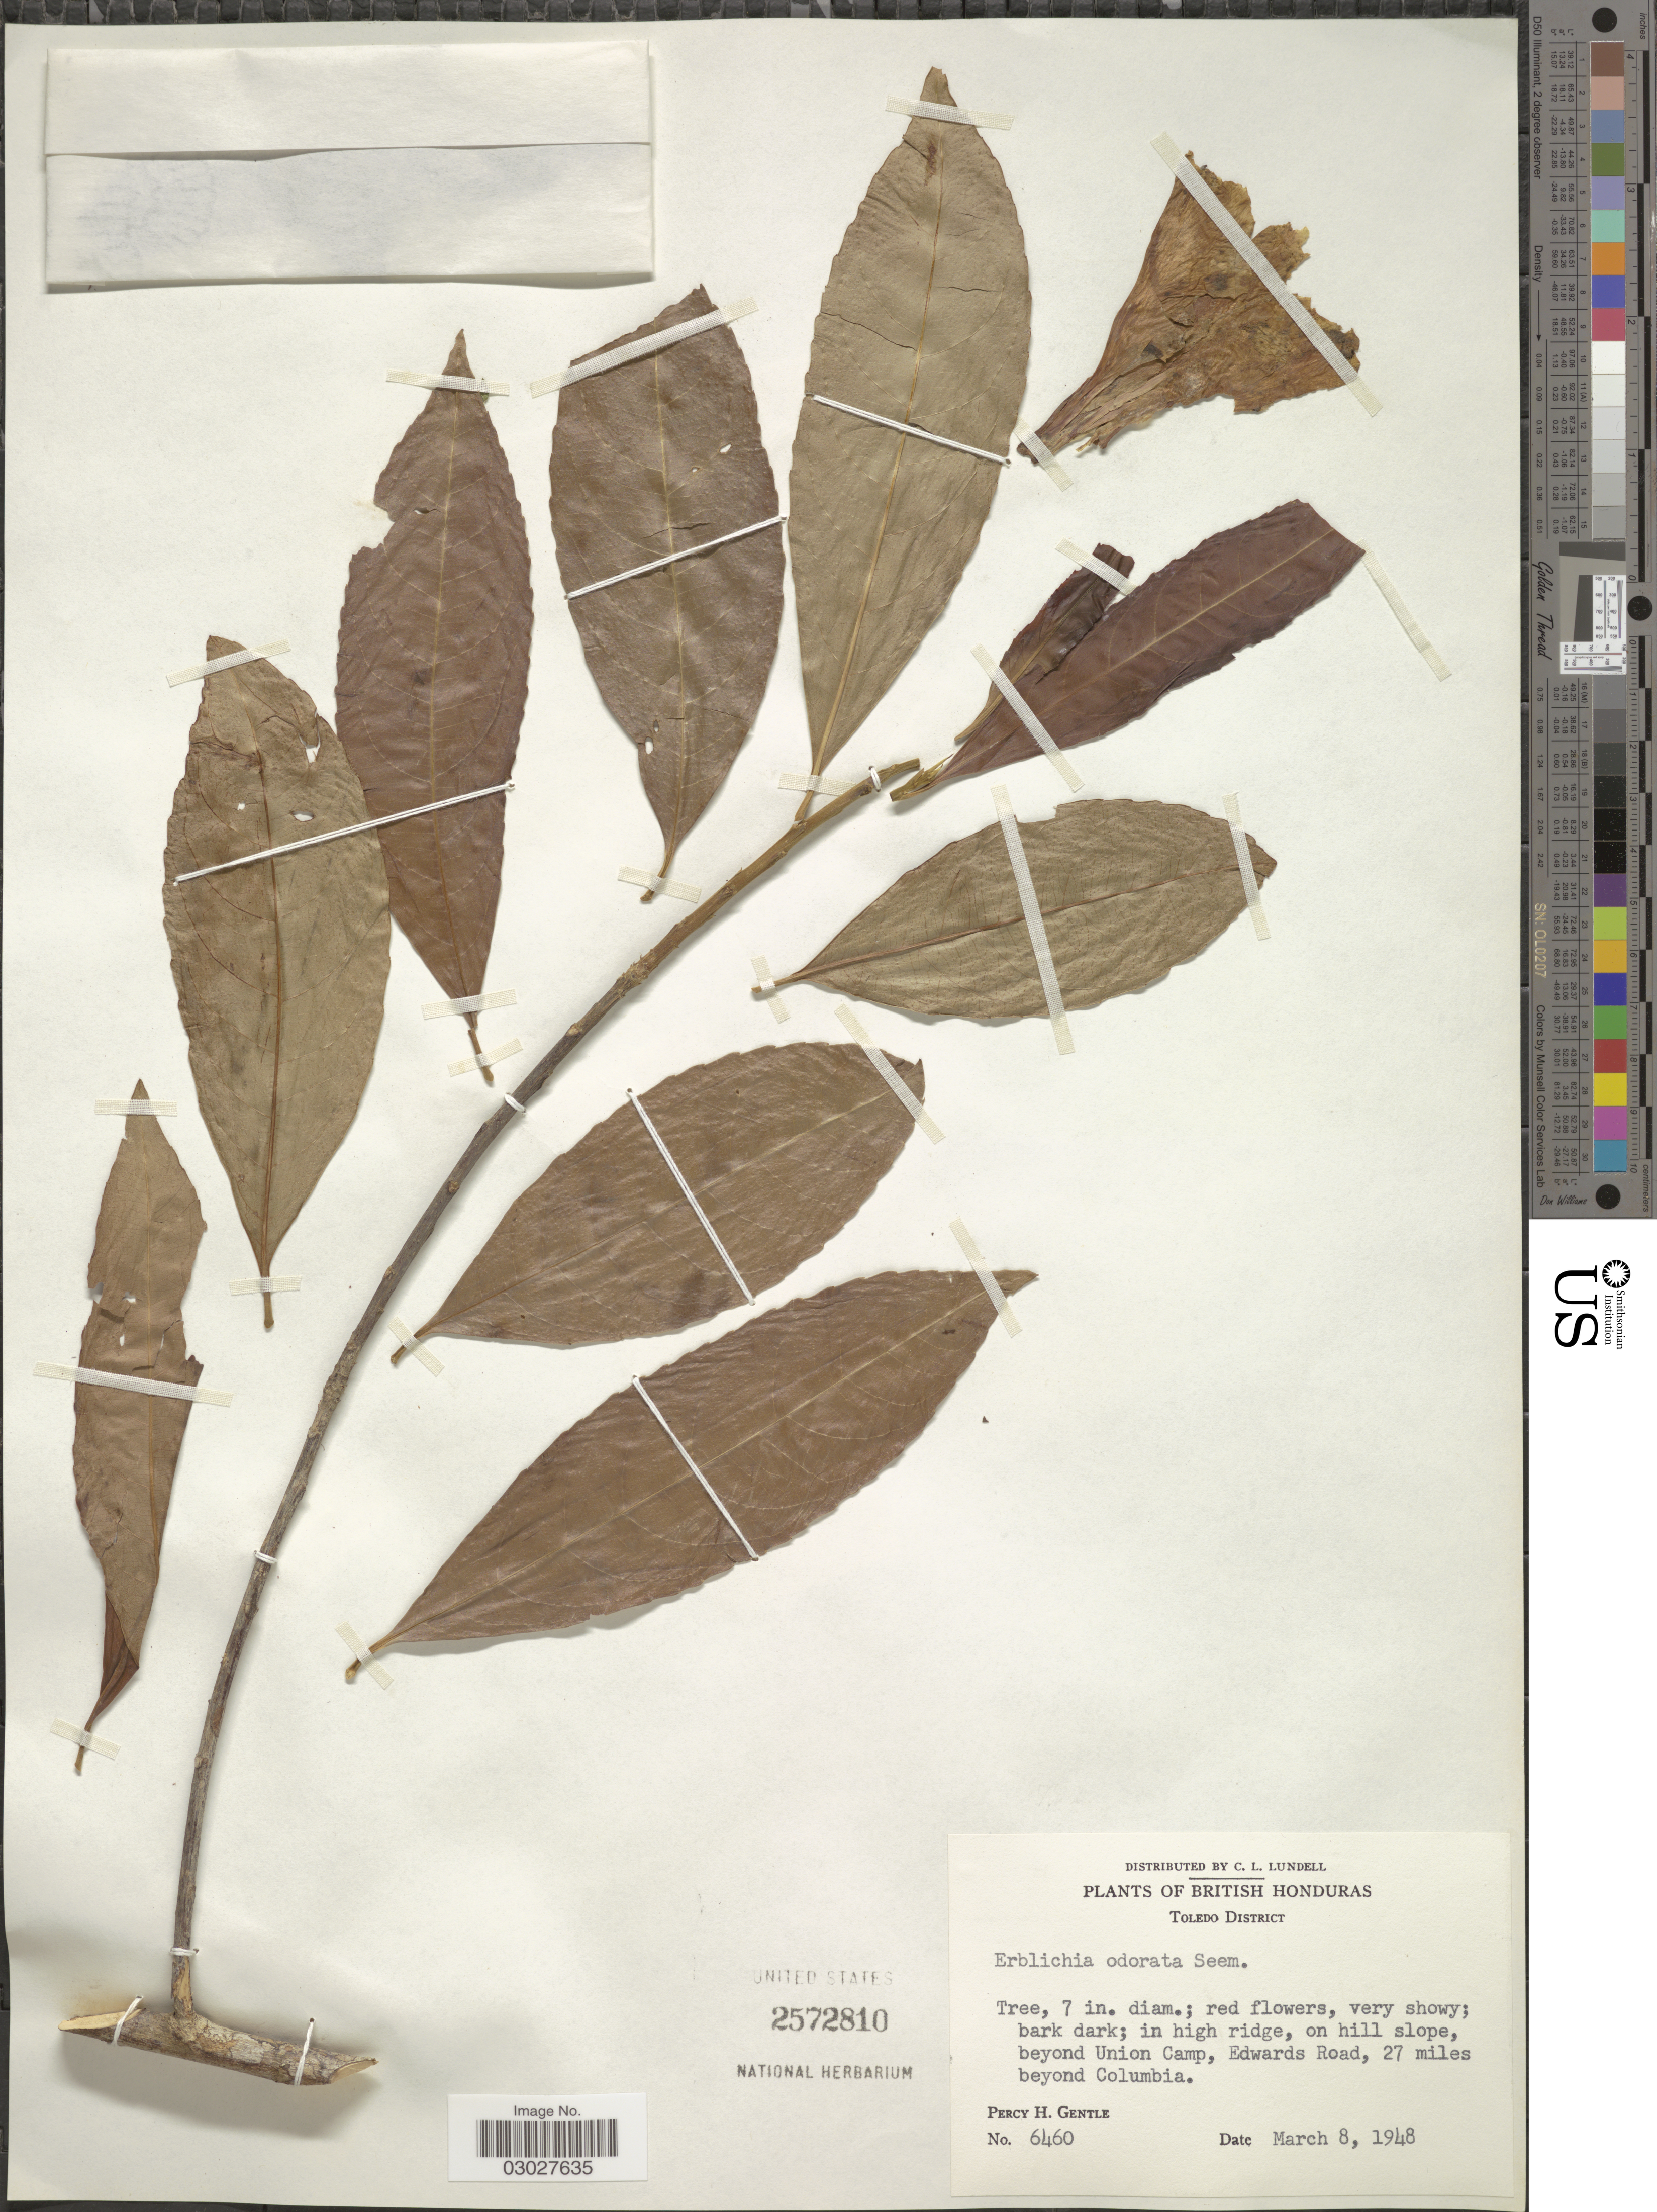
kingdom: Plantae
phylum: Tracheophyta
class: Magnoliopsida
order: Malpighiales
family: Turneraceae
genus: Erblichia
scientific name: Erblichia odorata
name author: Seem.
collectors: P. H. Gentle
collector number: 6460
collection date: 1948-03-08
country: Belize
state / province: Toledo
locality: British Honduras. Beyond Union Camp, Edwards Road, 27 miles beyond Columbia.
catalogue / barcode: US 2572810